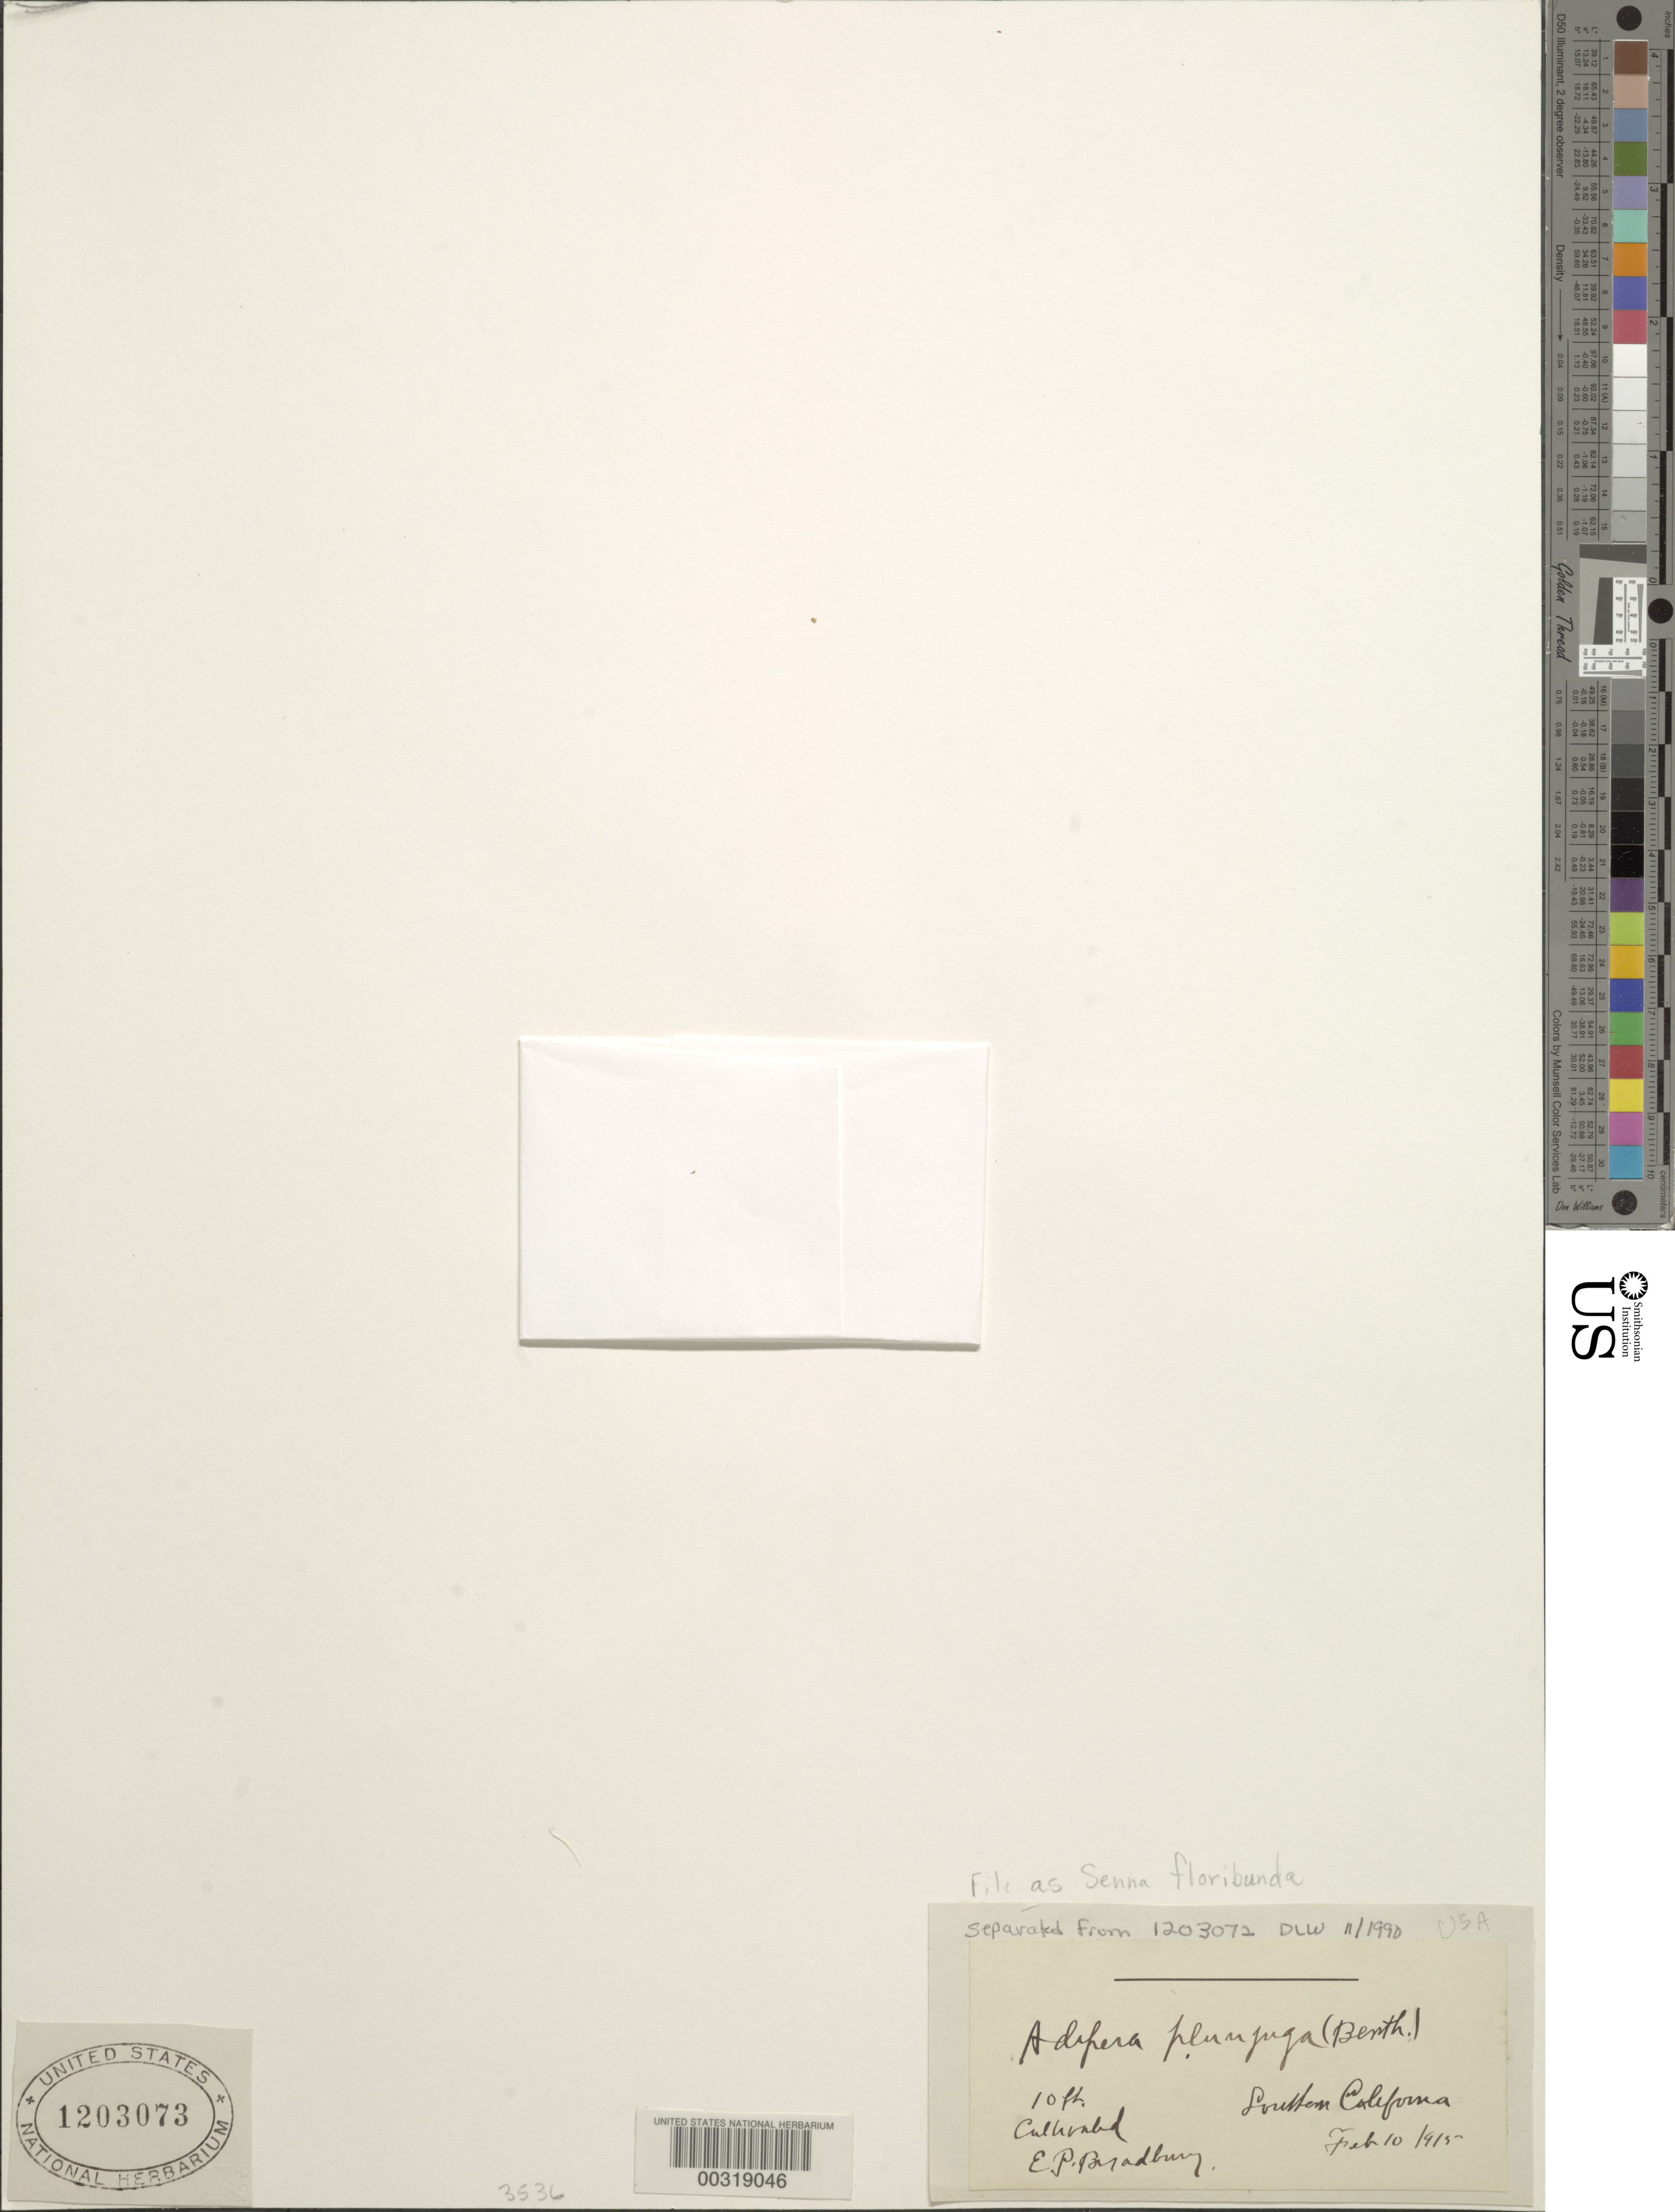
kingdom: Plantae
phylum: Tracheophyta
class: Magnoliopsida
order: Fabales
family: Fabaceae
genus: Senna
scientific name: Senna x floribunda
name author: (Cav.) H.S. Irwin & Barneby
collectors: J. N. Rose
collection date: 1969-09-27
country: United States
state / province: Florida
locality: Coconut Grove, former home of David Fairchild, the Kampong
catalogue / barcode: US 1203073